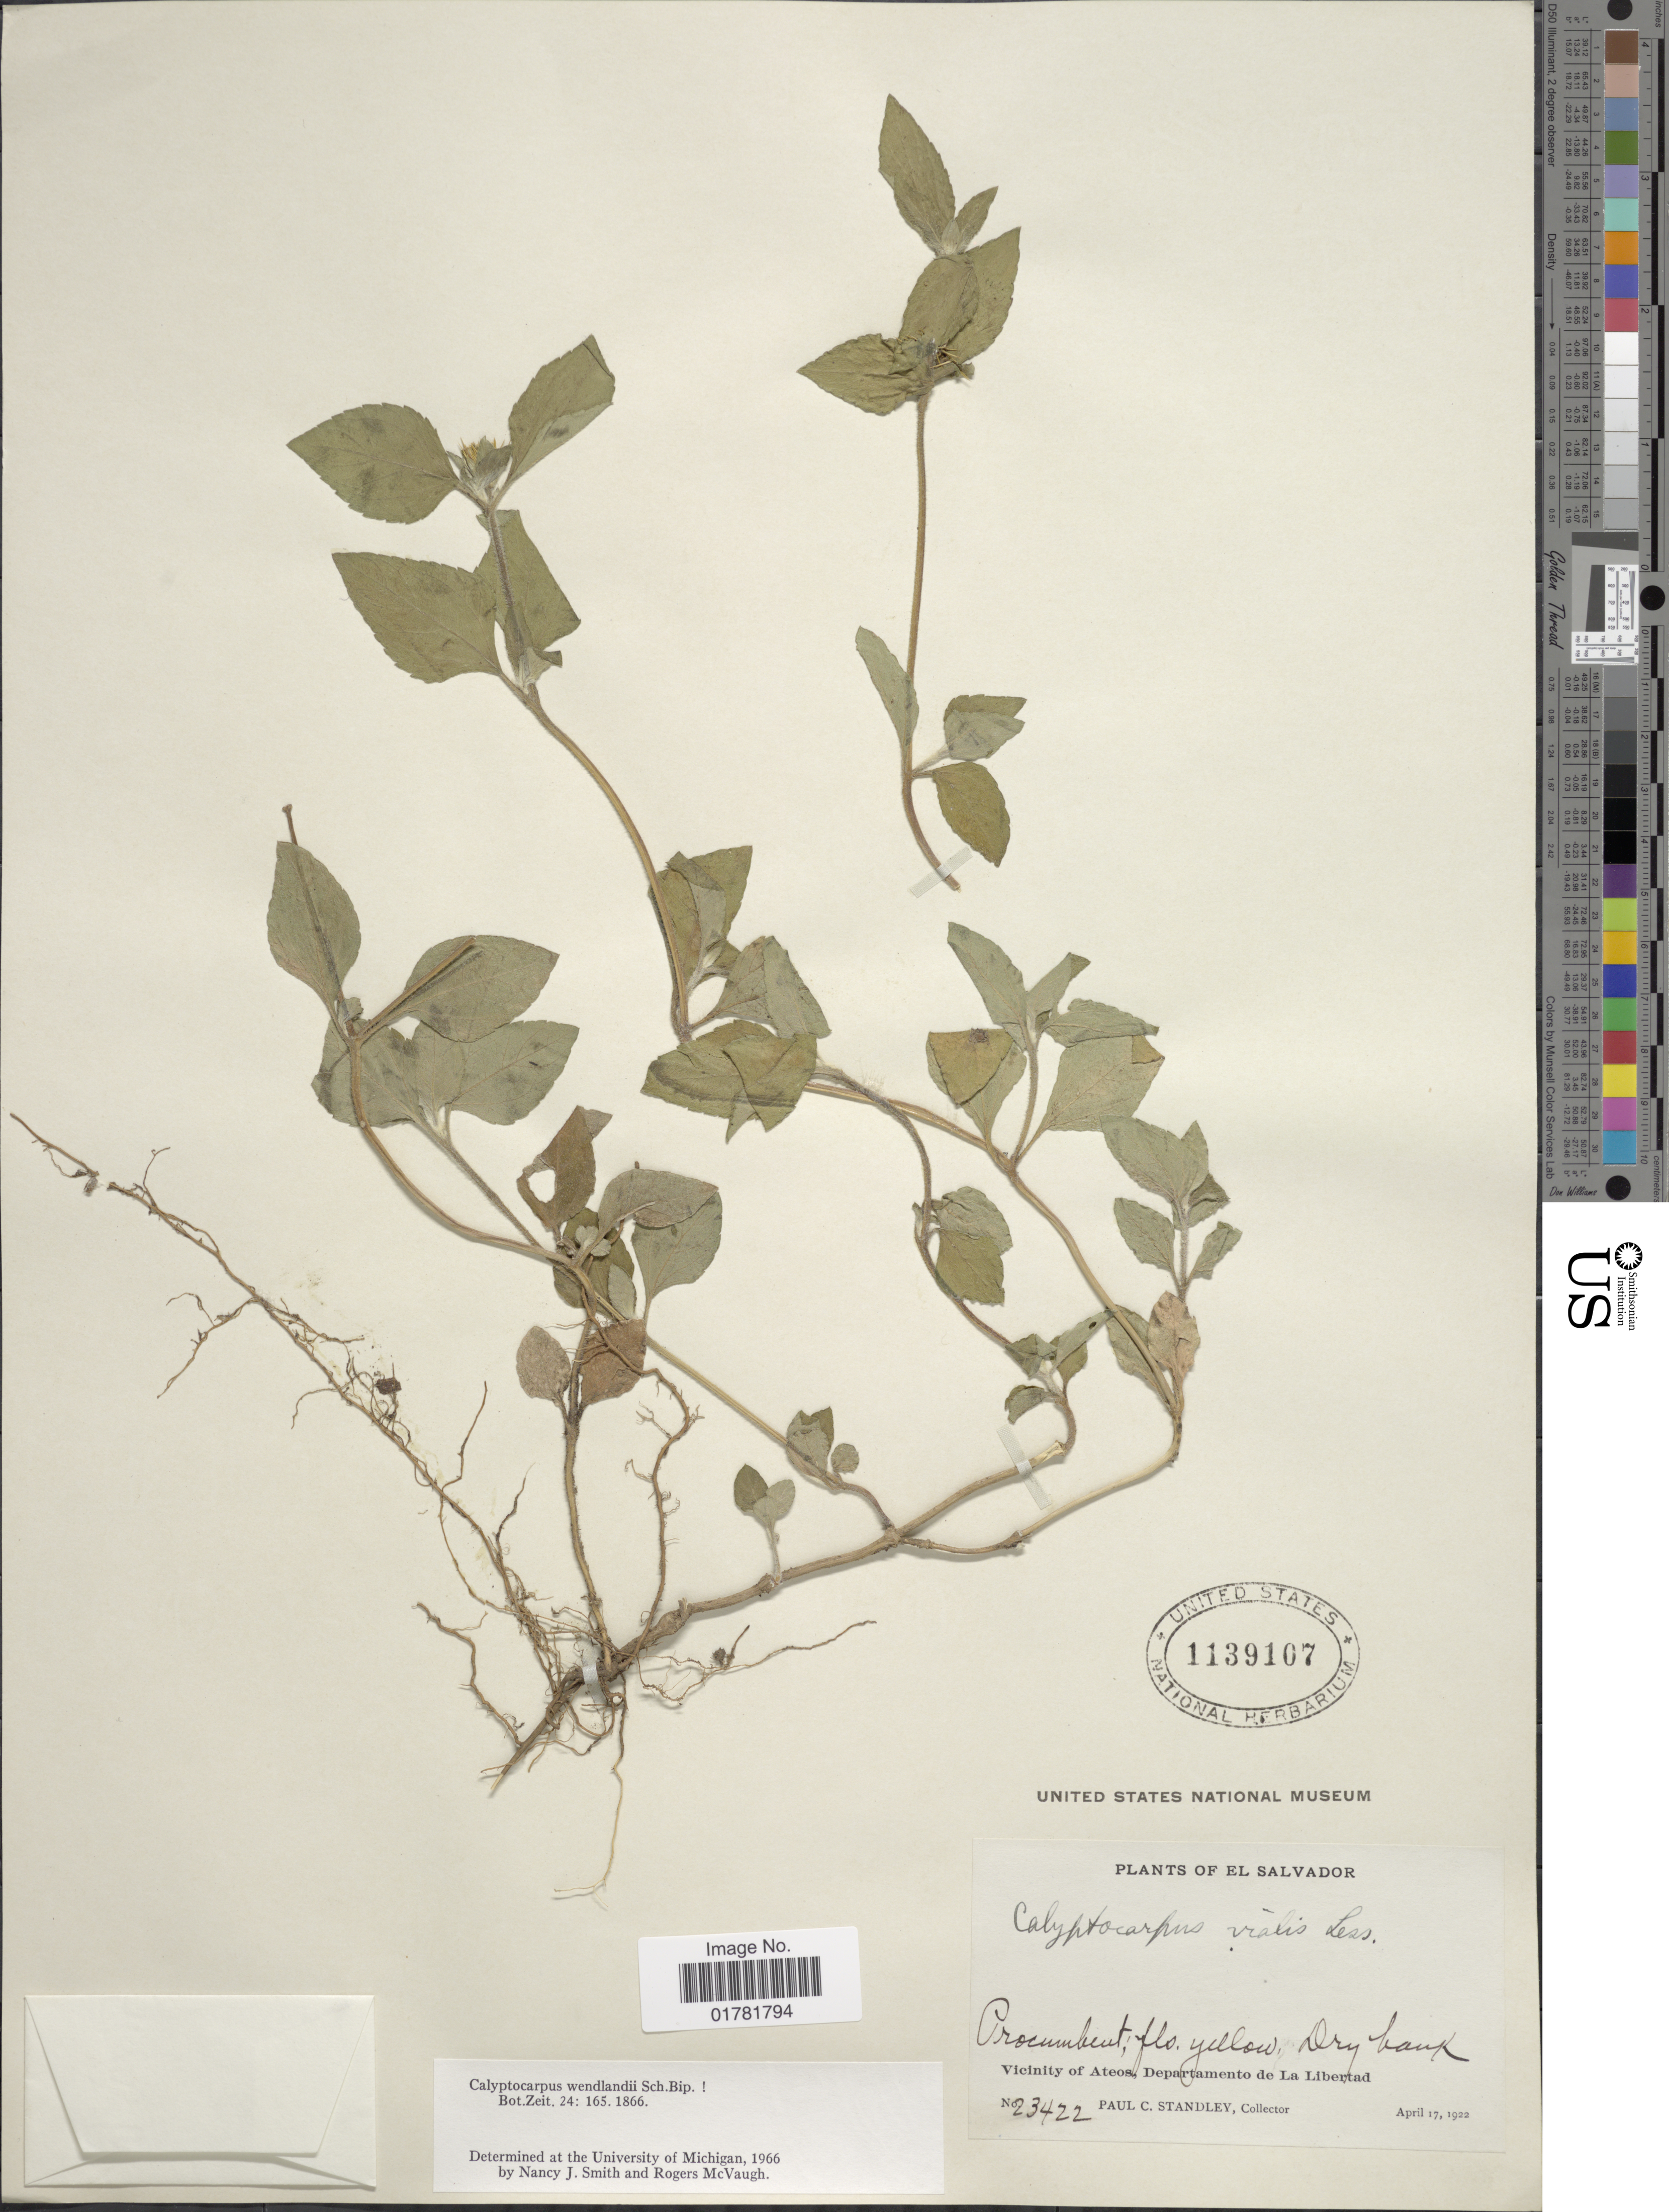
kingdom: Plantae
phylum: Tracheophyta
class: Magnoliopsida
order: Asterales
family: Asteraceae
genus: Calyptocarpus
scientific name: Calyptocarpus wendlandii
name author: Sch. Bip.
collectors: P. C. Standley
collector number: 23422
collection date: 1922-04-17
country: El Salvador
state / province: La Libertad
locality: Procumbent, Vicinity of Ateos, Departamento de La Libertad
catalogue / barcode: US 1139107